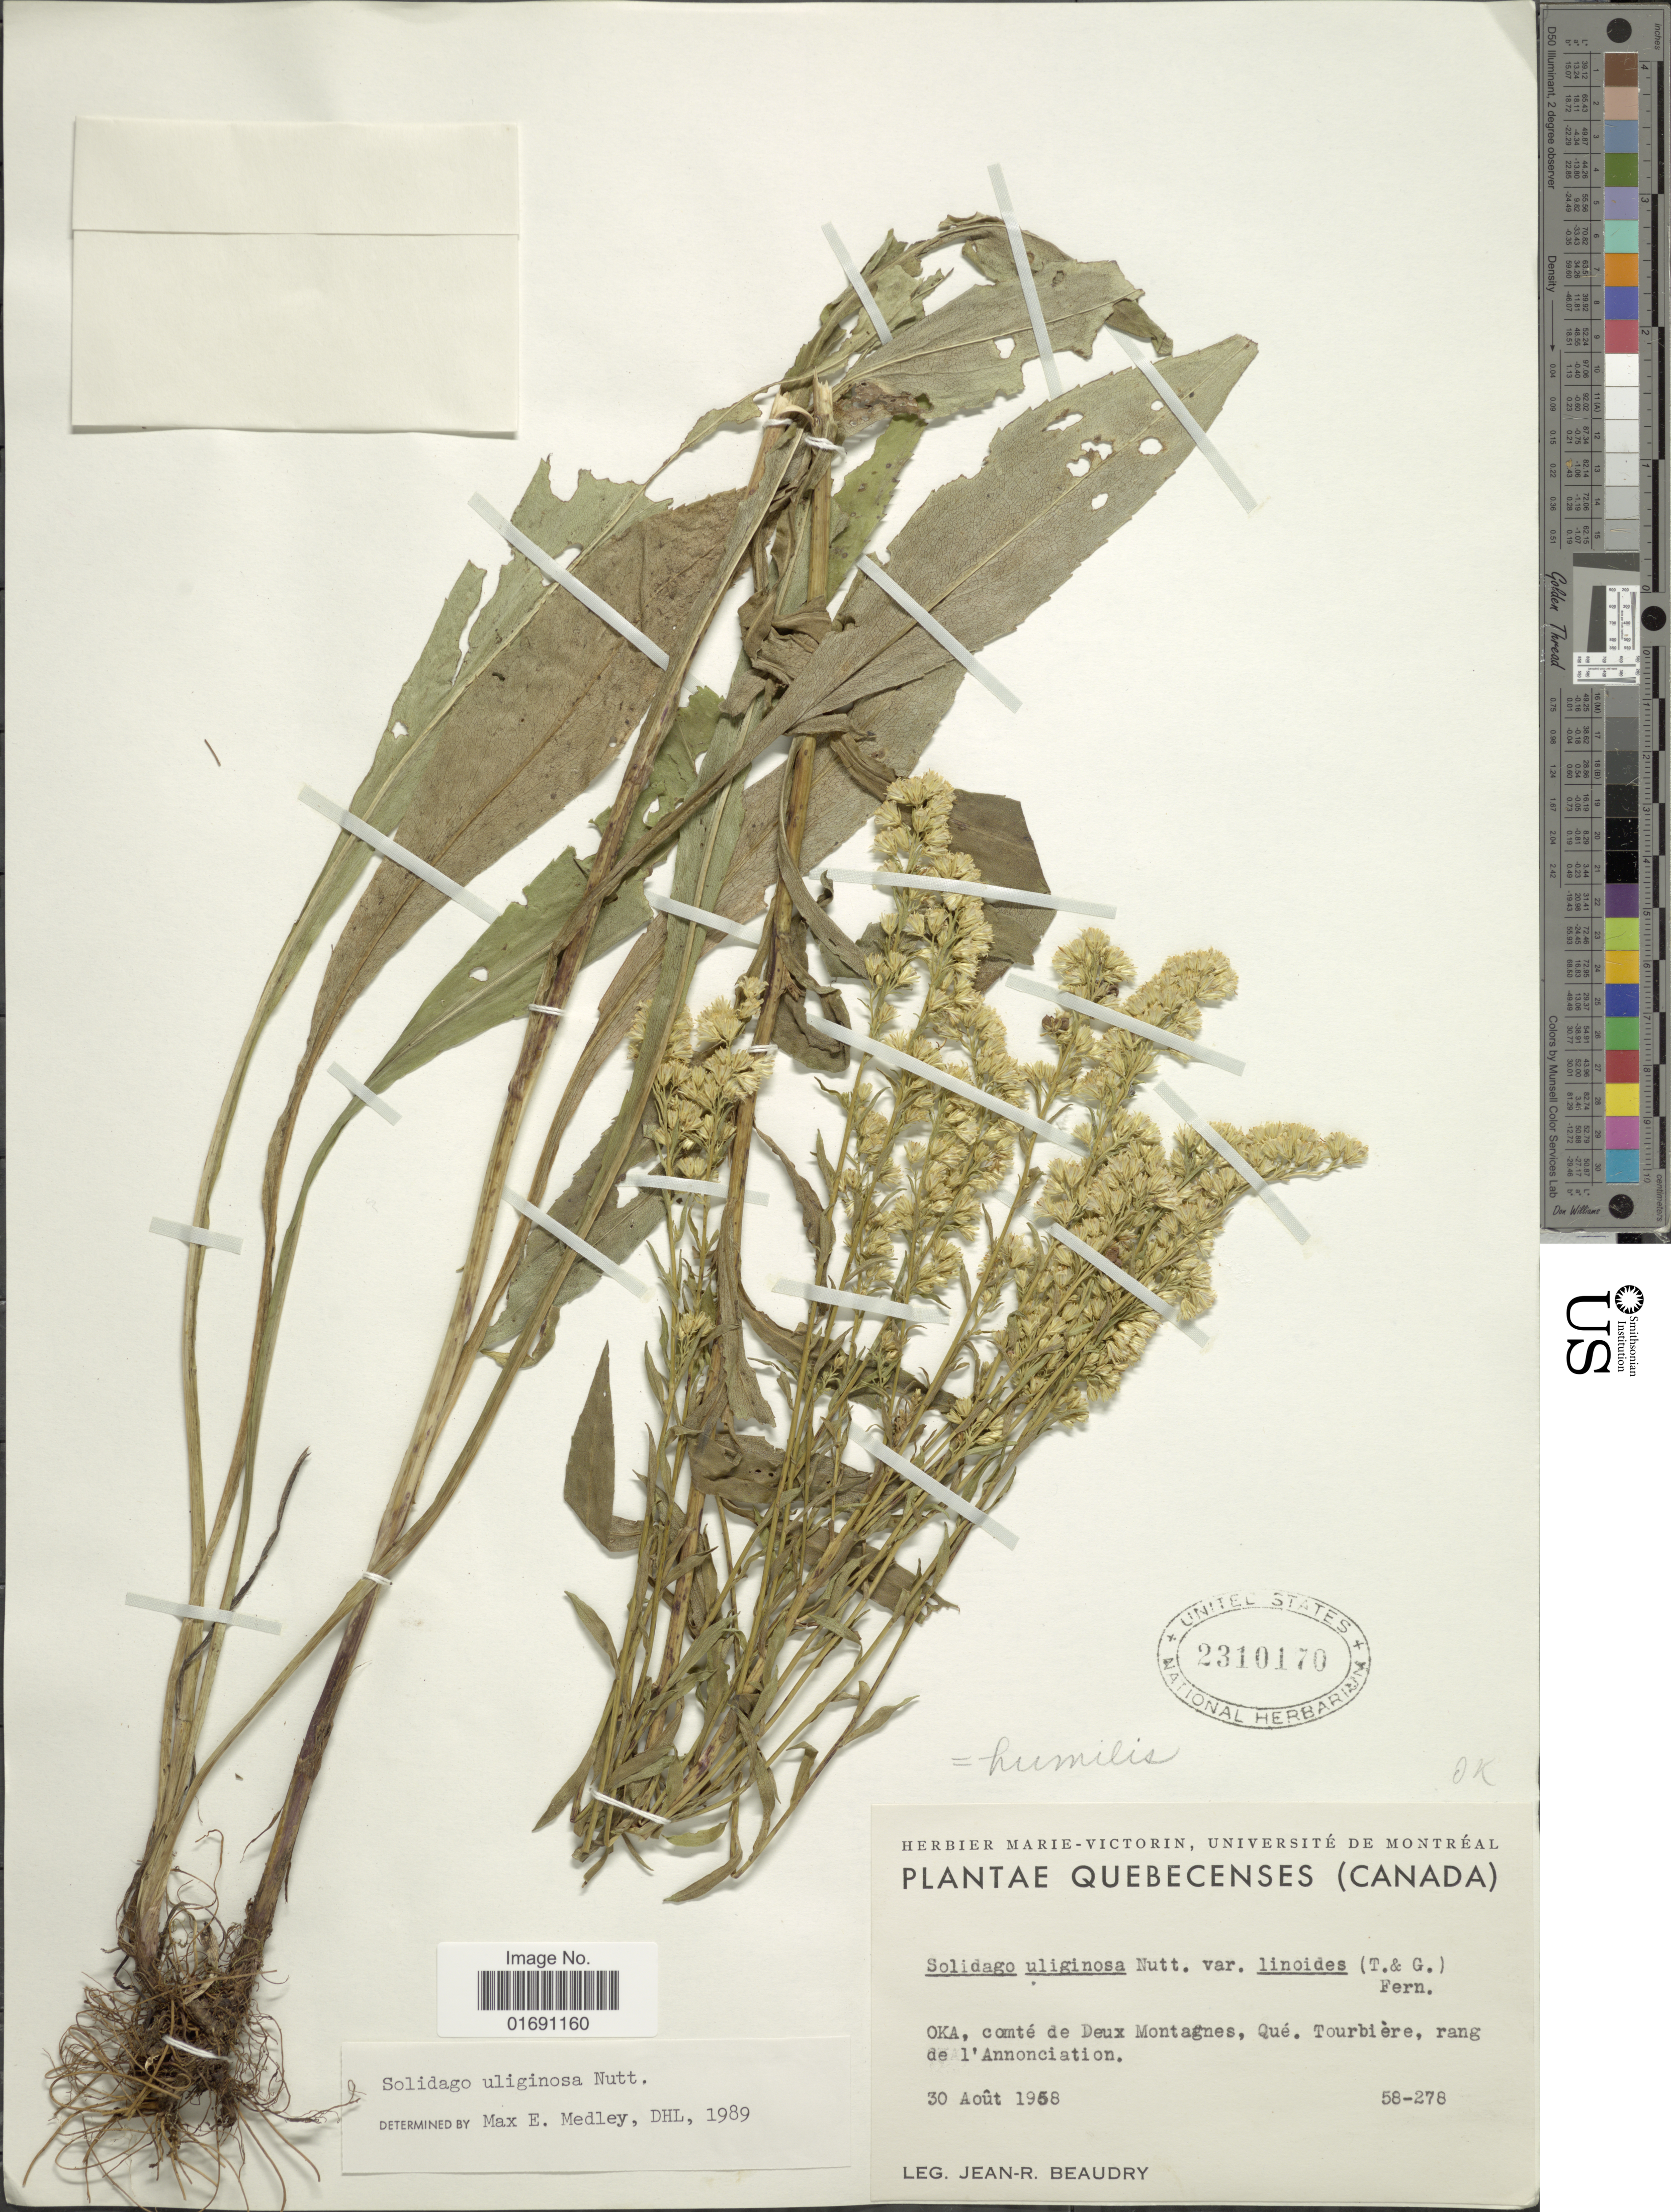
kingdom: Plantae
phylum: Tracheophyta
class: Magnoliopsida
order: Asterales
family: Asteraceae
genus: Solidago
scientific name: Solidago uliginosa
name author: Nutt.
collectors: J. Beaudry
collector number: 58-278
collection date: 1958-08-30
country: Canada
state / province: Quebec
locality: Oka, comté de Deux Monragnes, Qué. Tourbière, rang de l'Annonciation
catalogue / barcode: US 2310170